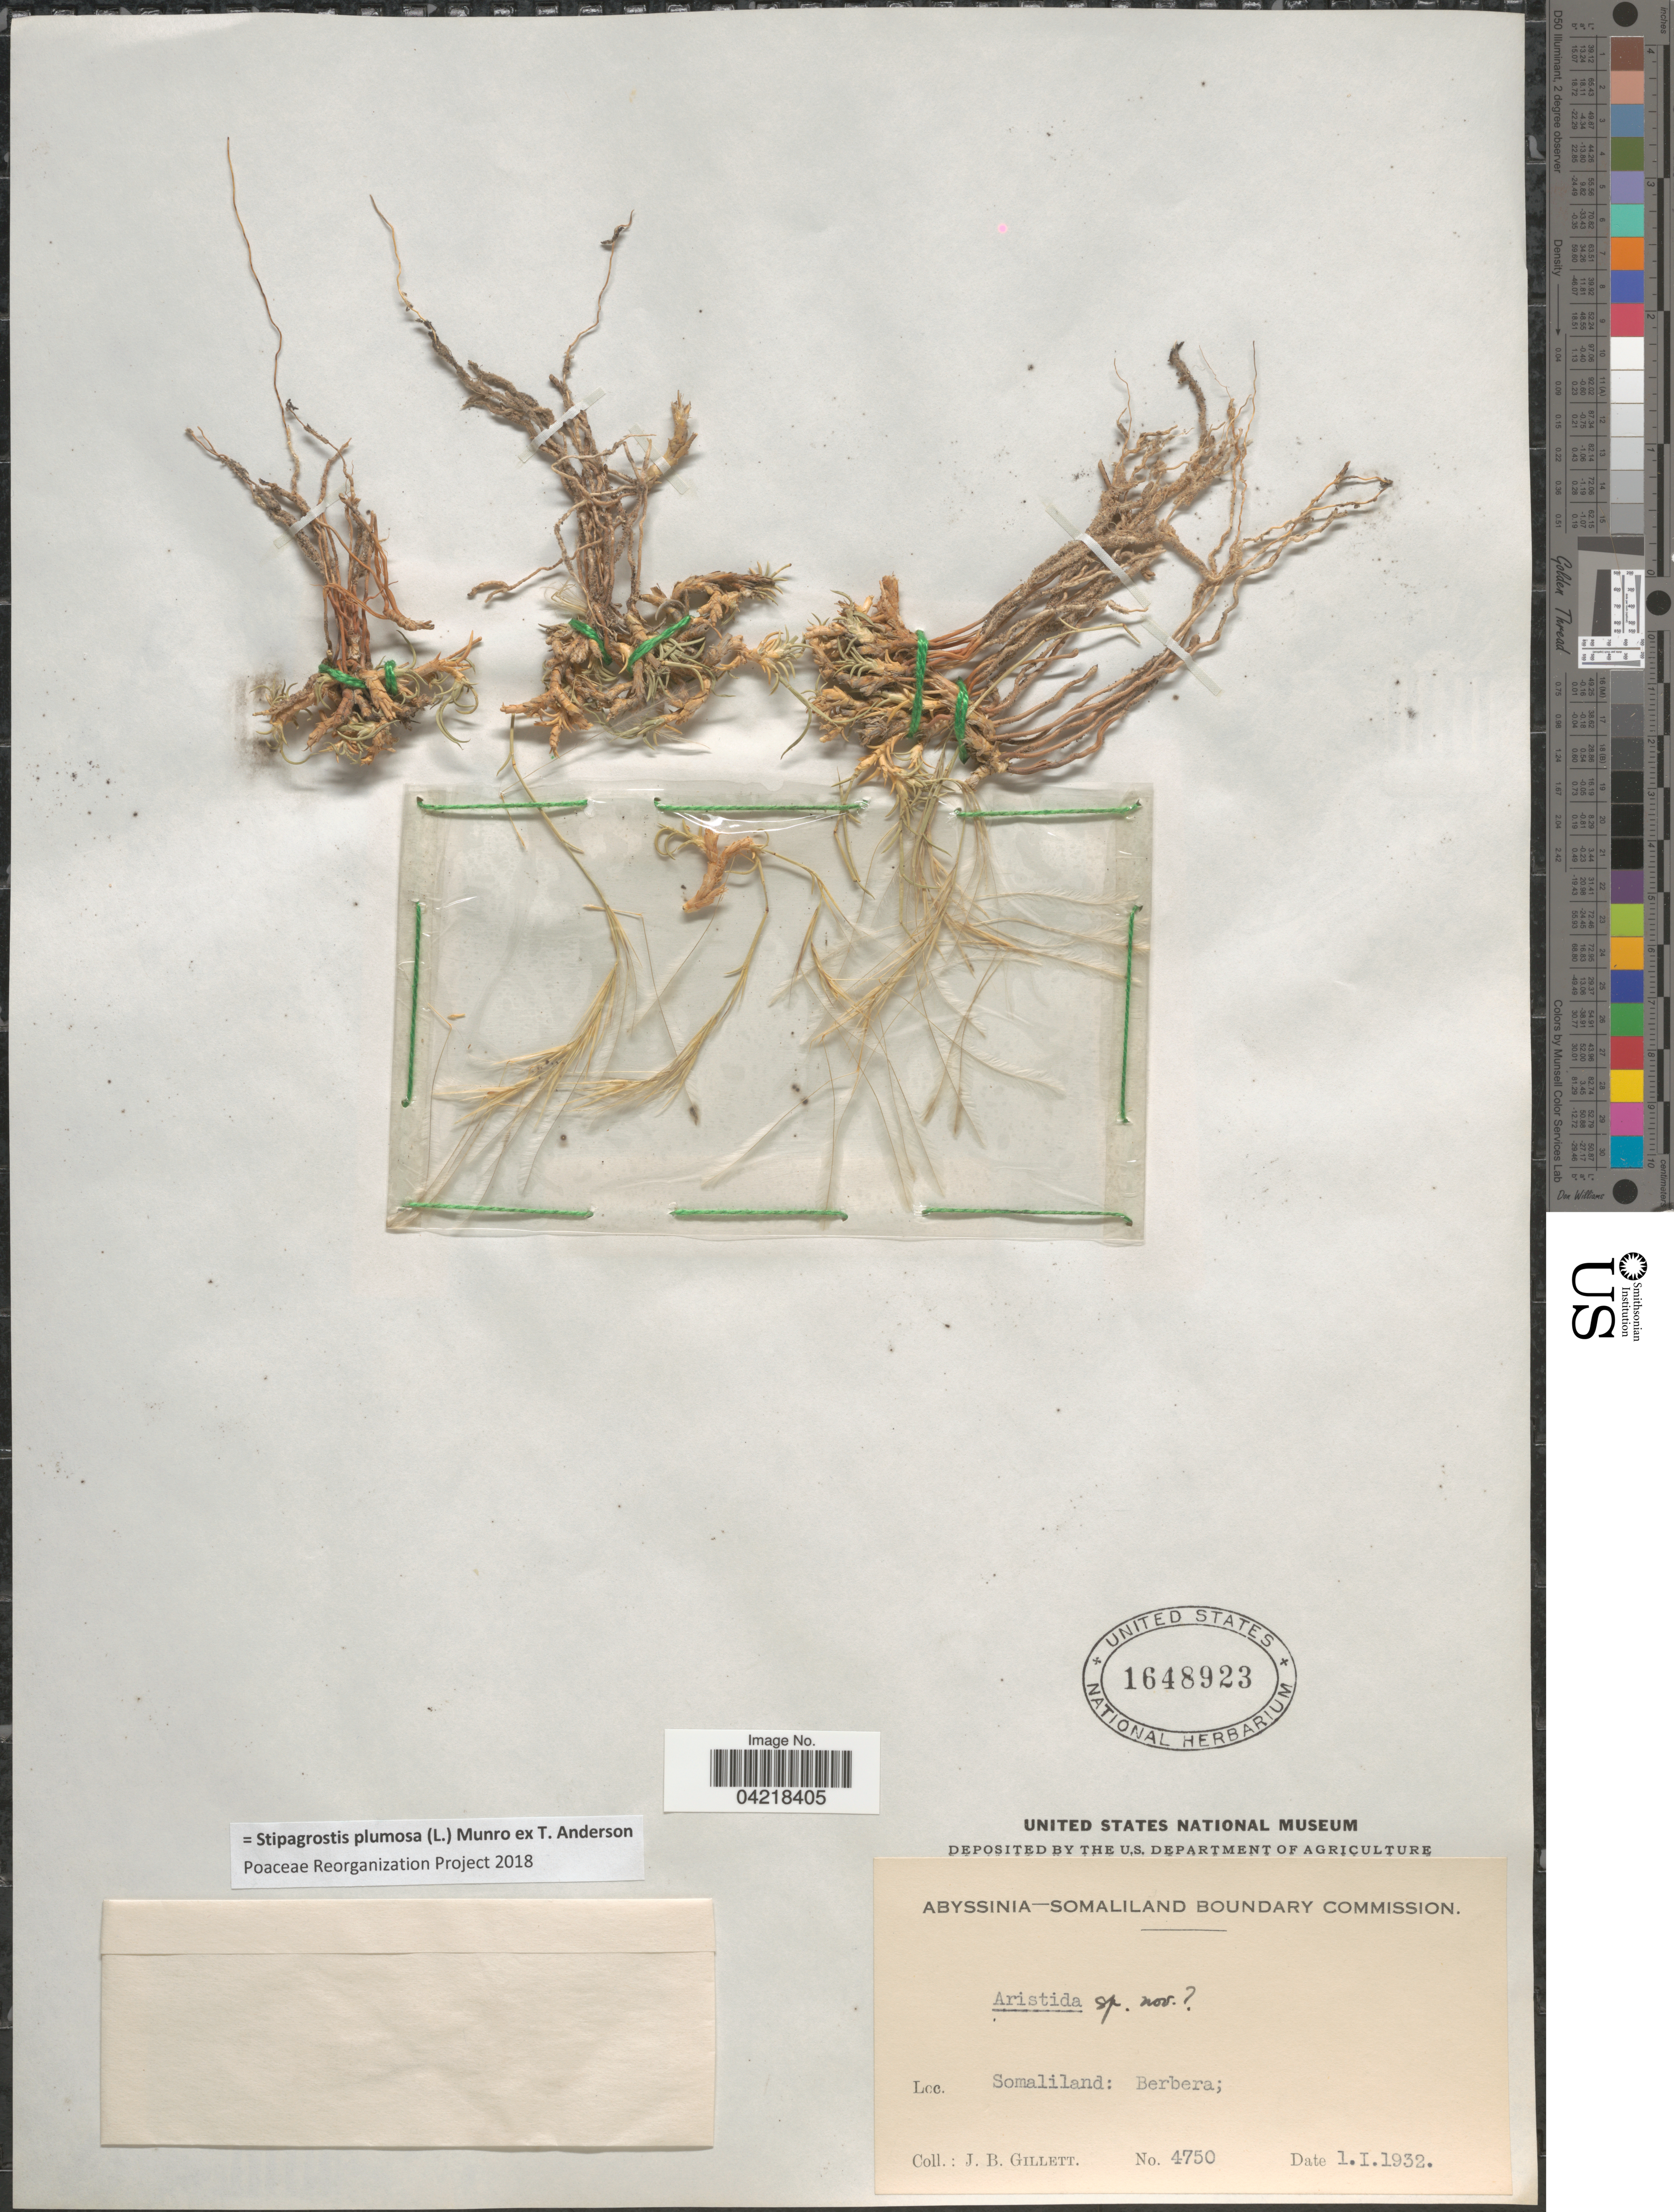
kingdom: Plantae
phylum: Tracheophyta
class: Liliopsida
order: Poales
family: Poaceae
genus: Stipagrostis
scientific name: Stipagrostis plumosa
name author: (L.) Munro ex T. Anderson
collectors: J. B. Gillett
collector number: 4750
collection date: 1932-01-01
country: Somalia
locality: Somaliland: Berbera.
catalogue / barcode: US 1648923